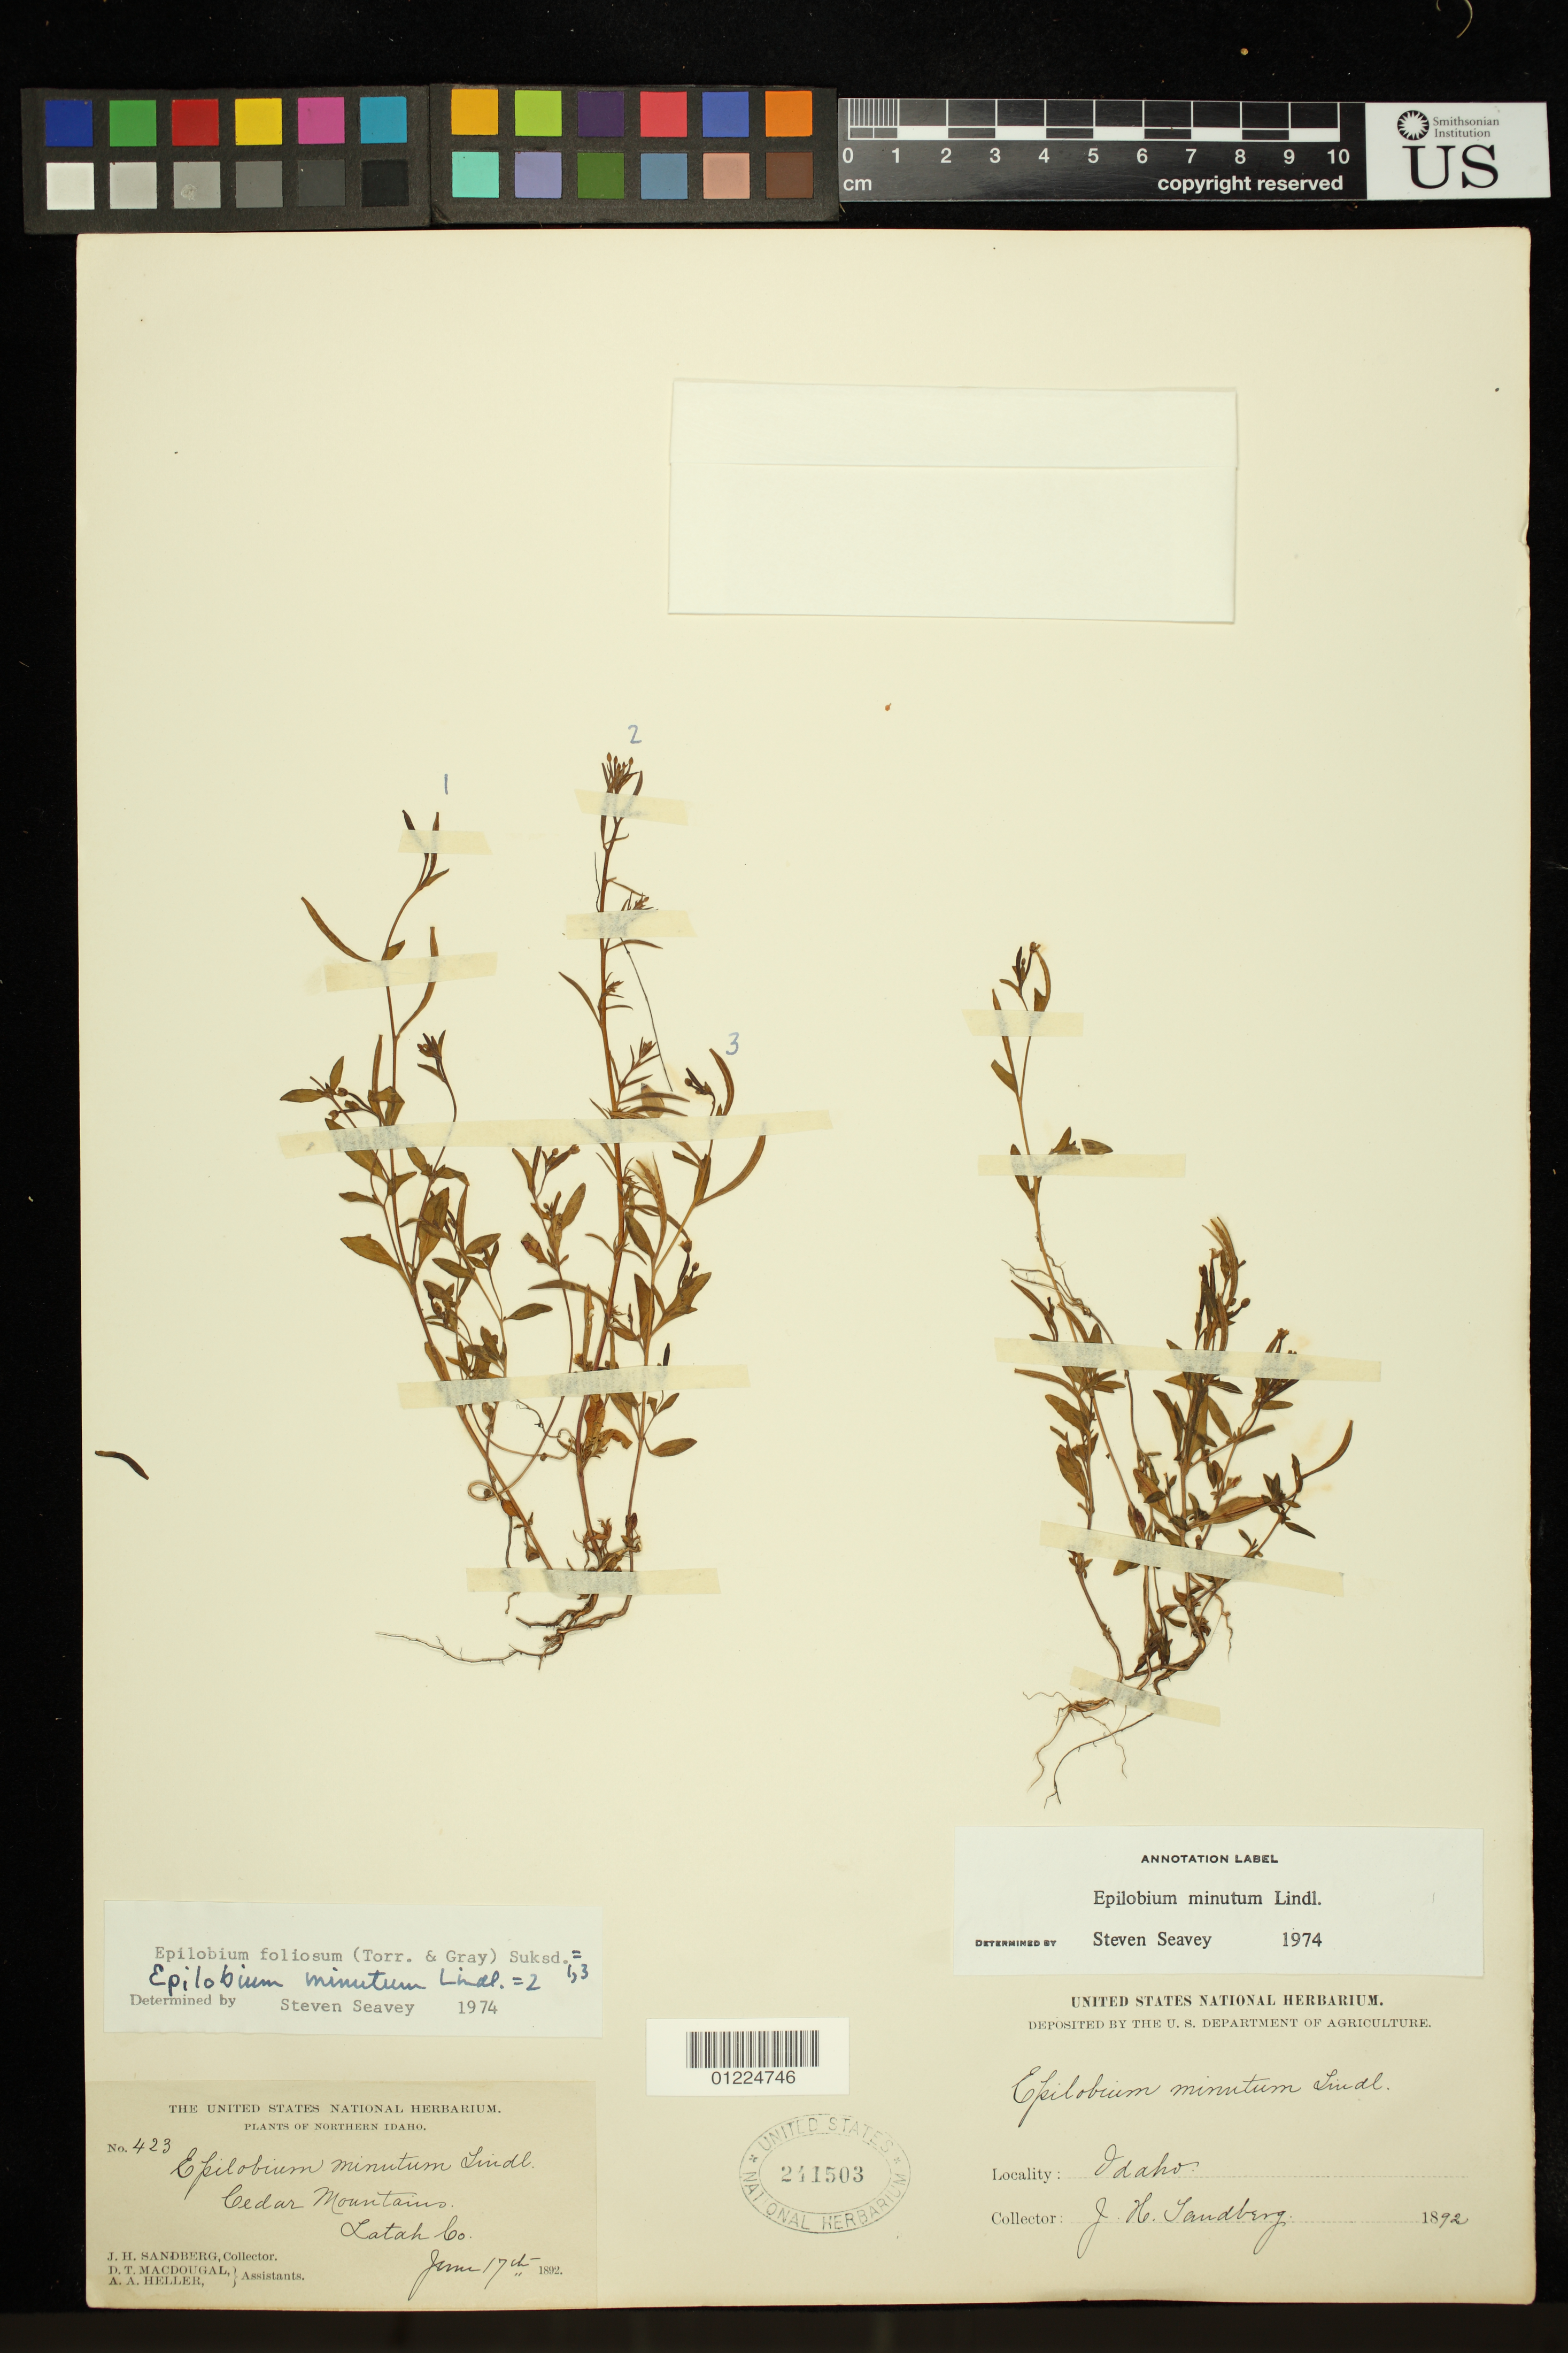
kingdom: Plantae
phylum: Tracheophyta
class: Magnoliopsida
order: Myrtales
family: Onagraceae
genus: Epilobium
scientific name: Epilobium minutum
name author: Lindl. ex Lehm.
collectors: J. H. Sandberg, D. T. MacDougal & A. A. Heller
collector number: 423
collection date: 1892-06-17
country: United States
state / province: Idaho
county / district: Latah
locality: Cedar Mountains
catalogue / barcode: US 241503